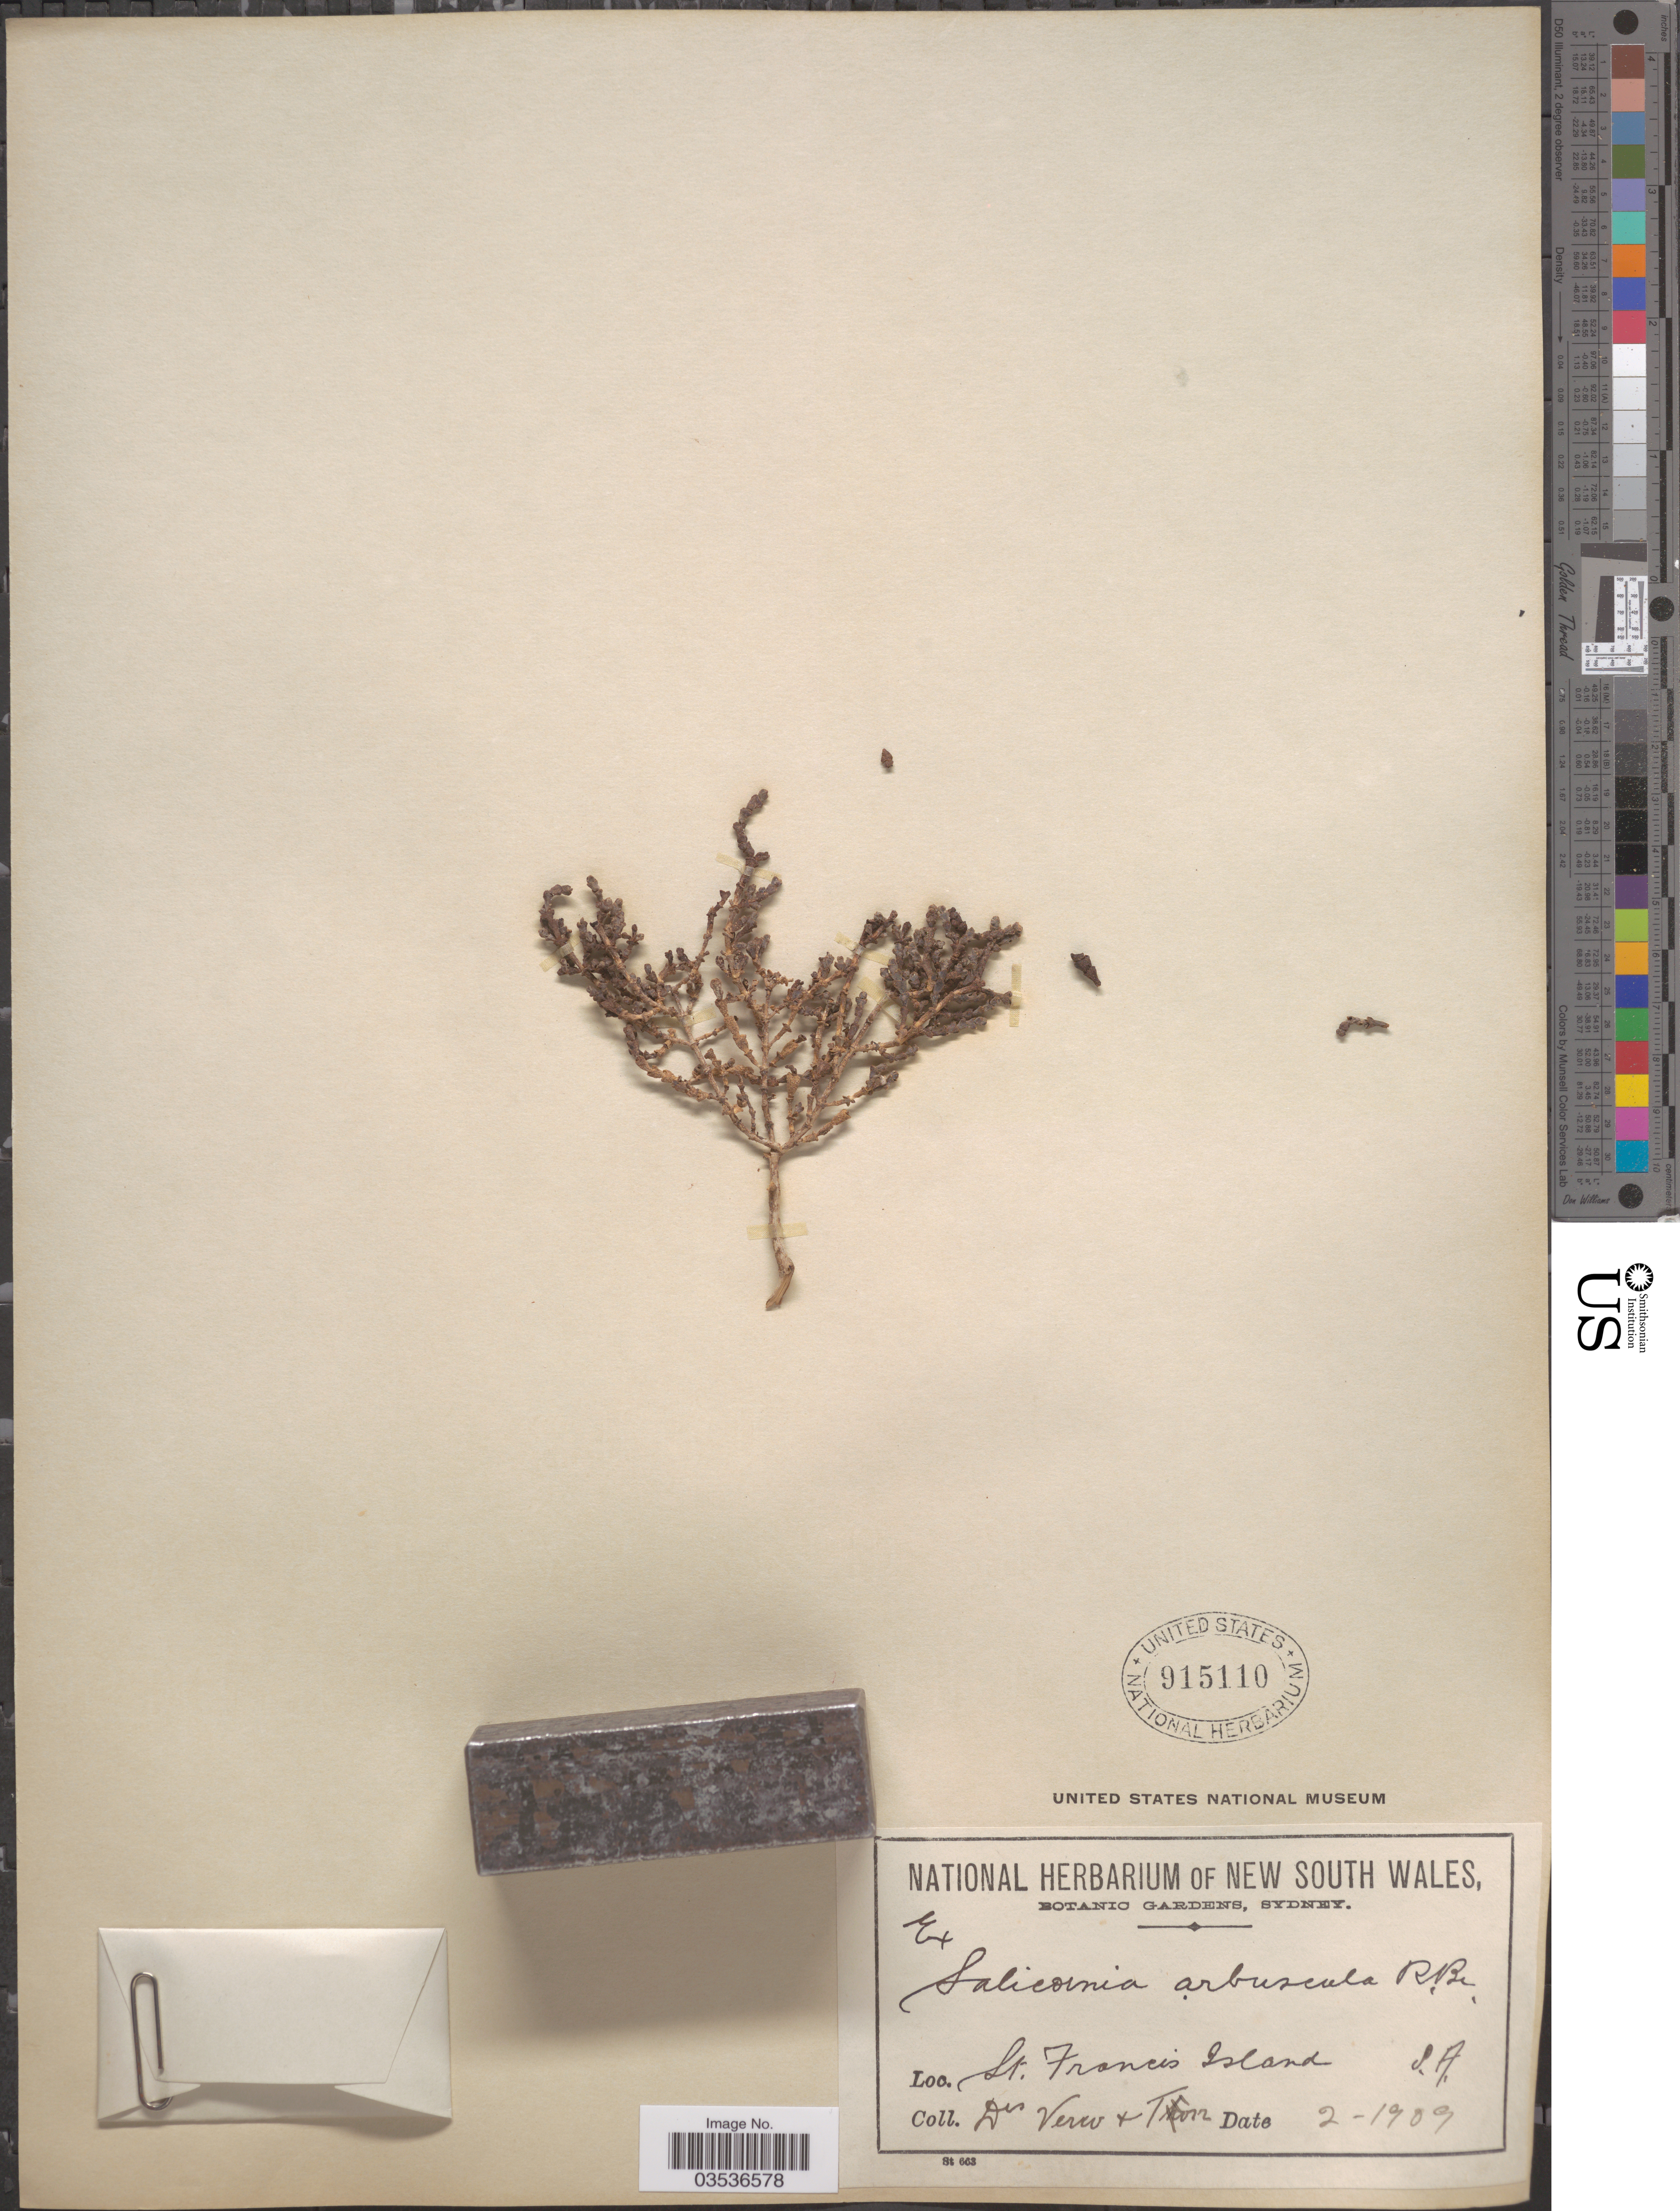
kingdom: Plantae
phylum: Tracheophyta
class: Magnoliopsida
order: Caryophyllales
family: Amaranthaceae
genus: Tecticornia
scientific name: Tecticornia arbuscula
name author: (R. Br.) K.A. Sheph. & Paul G. Wilson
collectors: Verco & Torr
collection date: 1909-02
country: Australia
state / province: South Australia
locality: St. Francis Island.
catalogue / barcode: US 915110